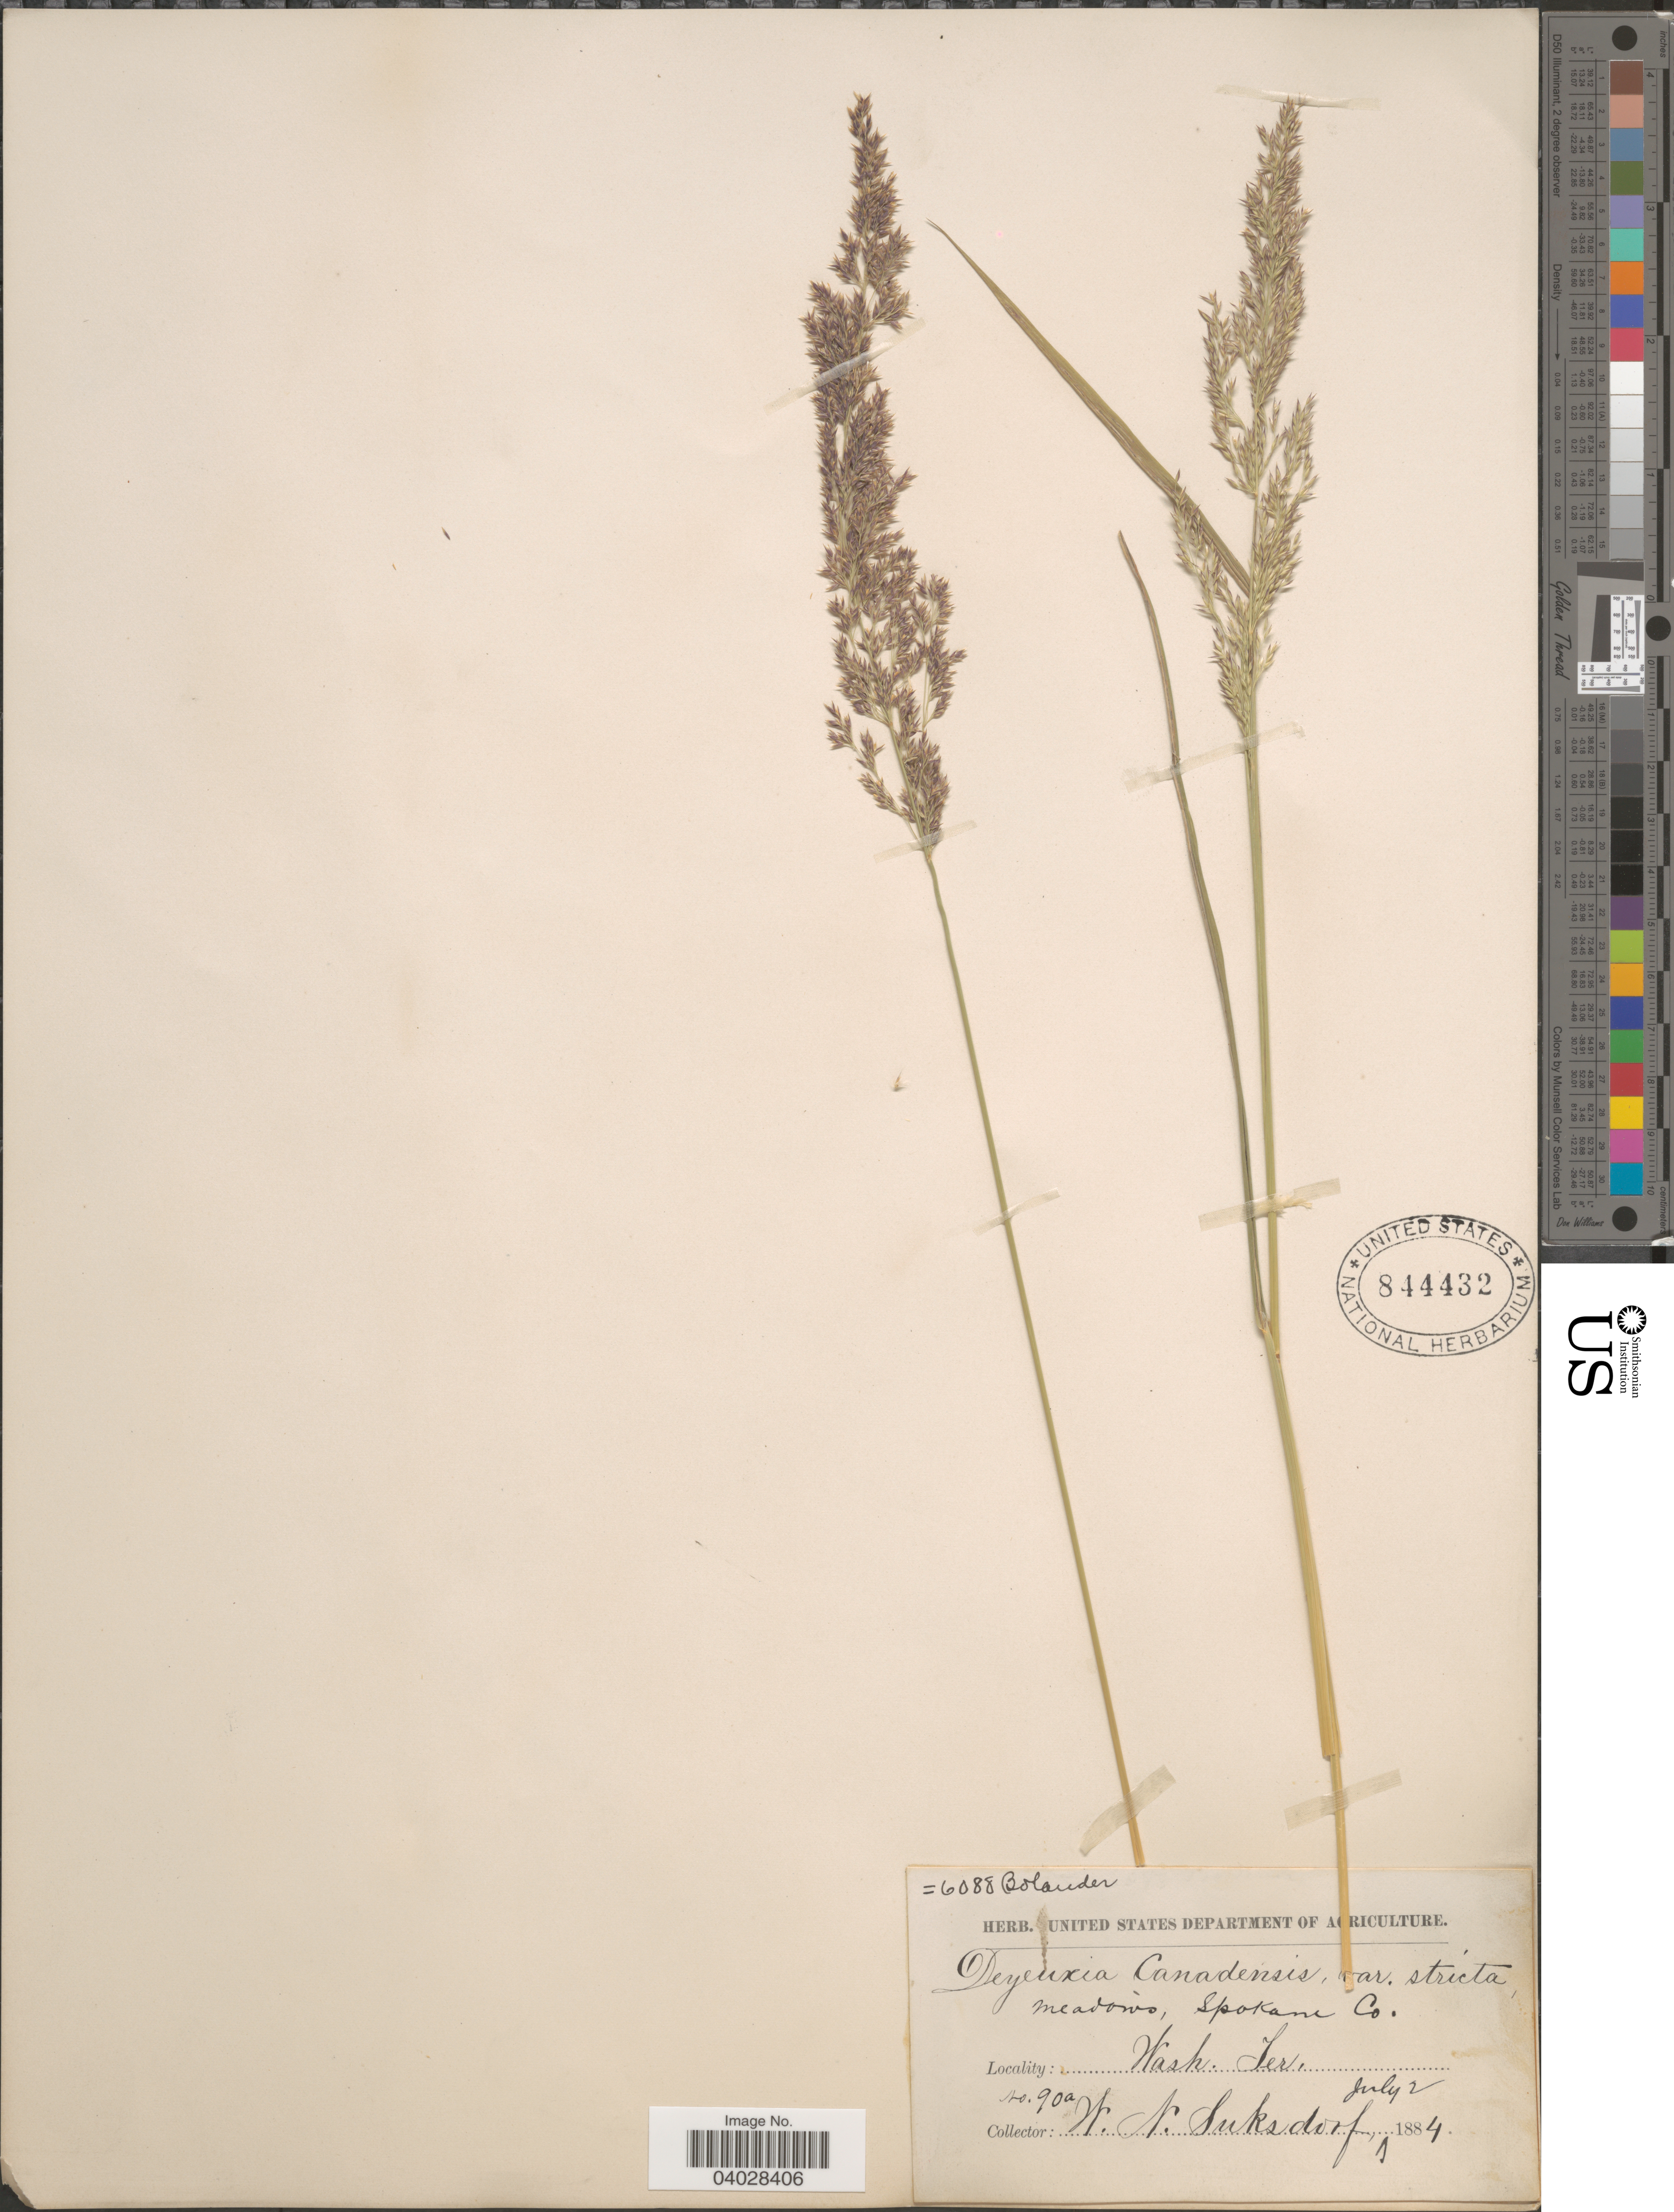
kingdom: Plantae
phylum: Tracheophyta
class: Liliopsida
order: Poales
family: Poaceae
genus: Calamagrostis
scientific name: Calamagrostis canadensis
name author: (Michx.) P. Beauv.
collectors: W. N. Suksdorf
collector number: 90a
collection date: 1884-07-02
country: United States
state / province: Washington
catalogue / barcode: US 844432